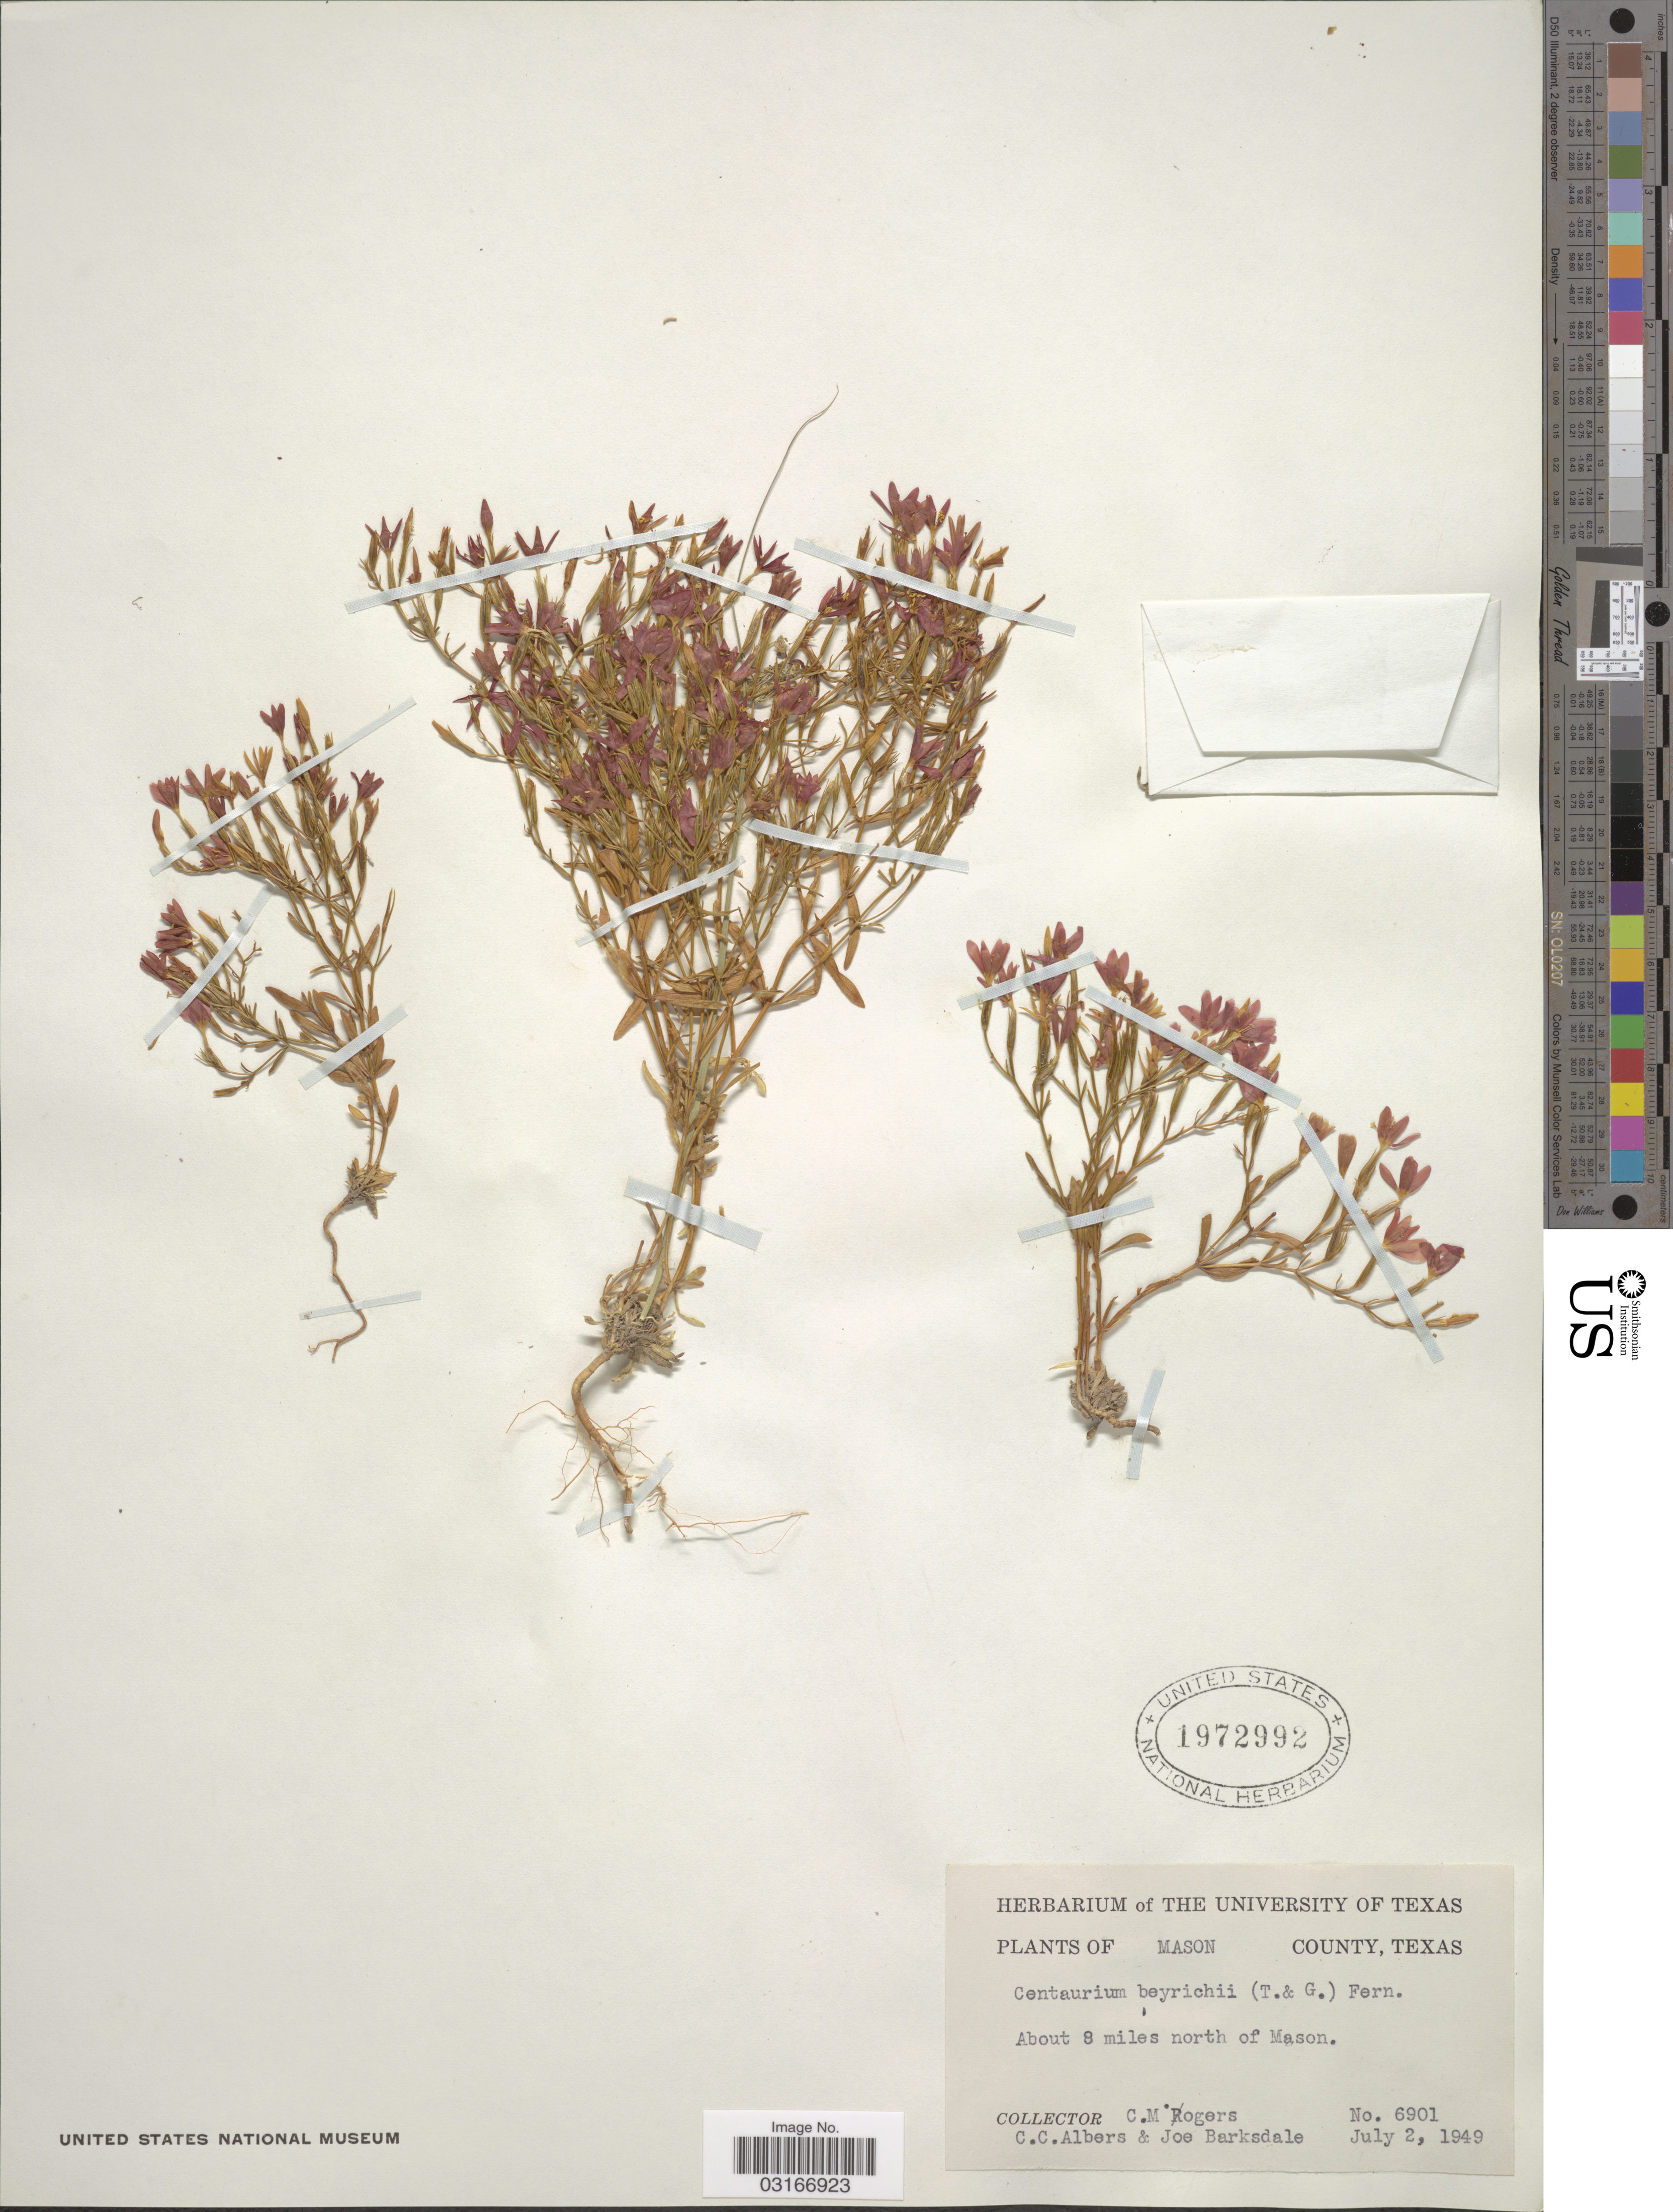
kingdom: Plantae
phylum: Tracheophyta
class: Magnoliopsida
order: Gentianales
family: Gentianaceae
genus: Centaurium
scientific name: Centaurium beyrichii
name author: (Torr.) B.L. Rob.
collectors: C. M. Rogers, C. Albers & J. Barksdale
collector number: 6901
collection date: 1949-07-02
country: United States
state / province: Texas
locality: Mason County, About 8 miles north of Mason.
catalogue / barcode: US 1972992